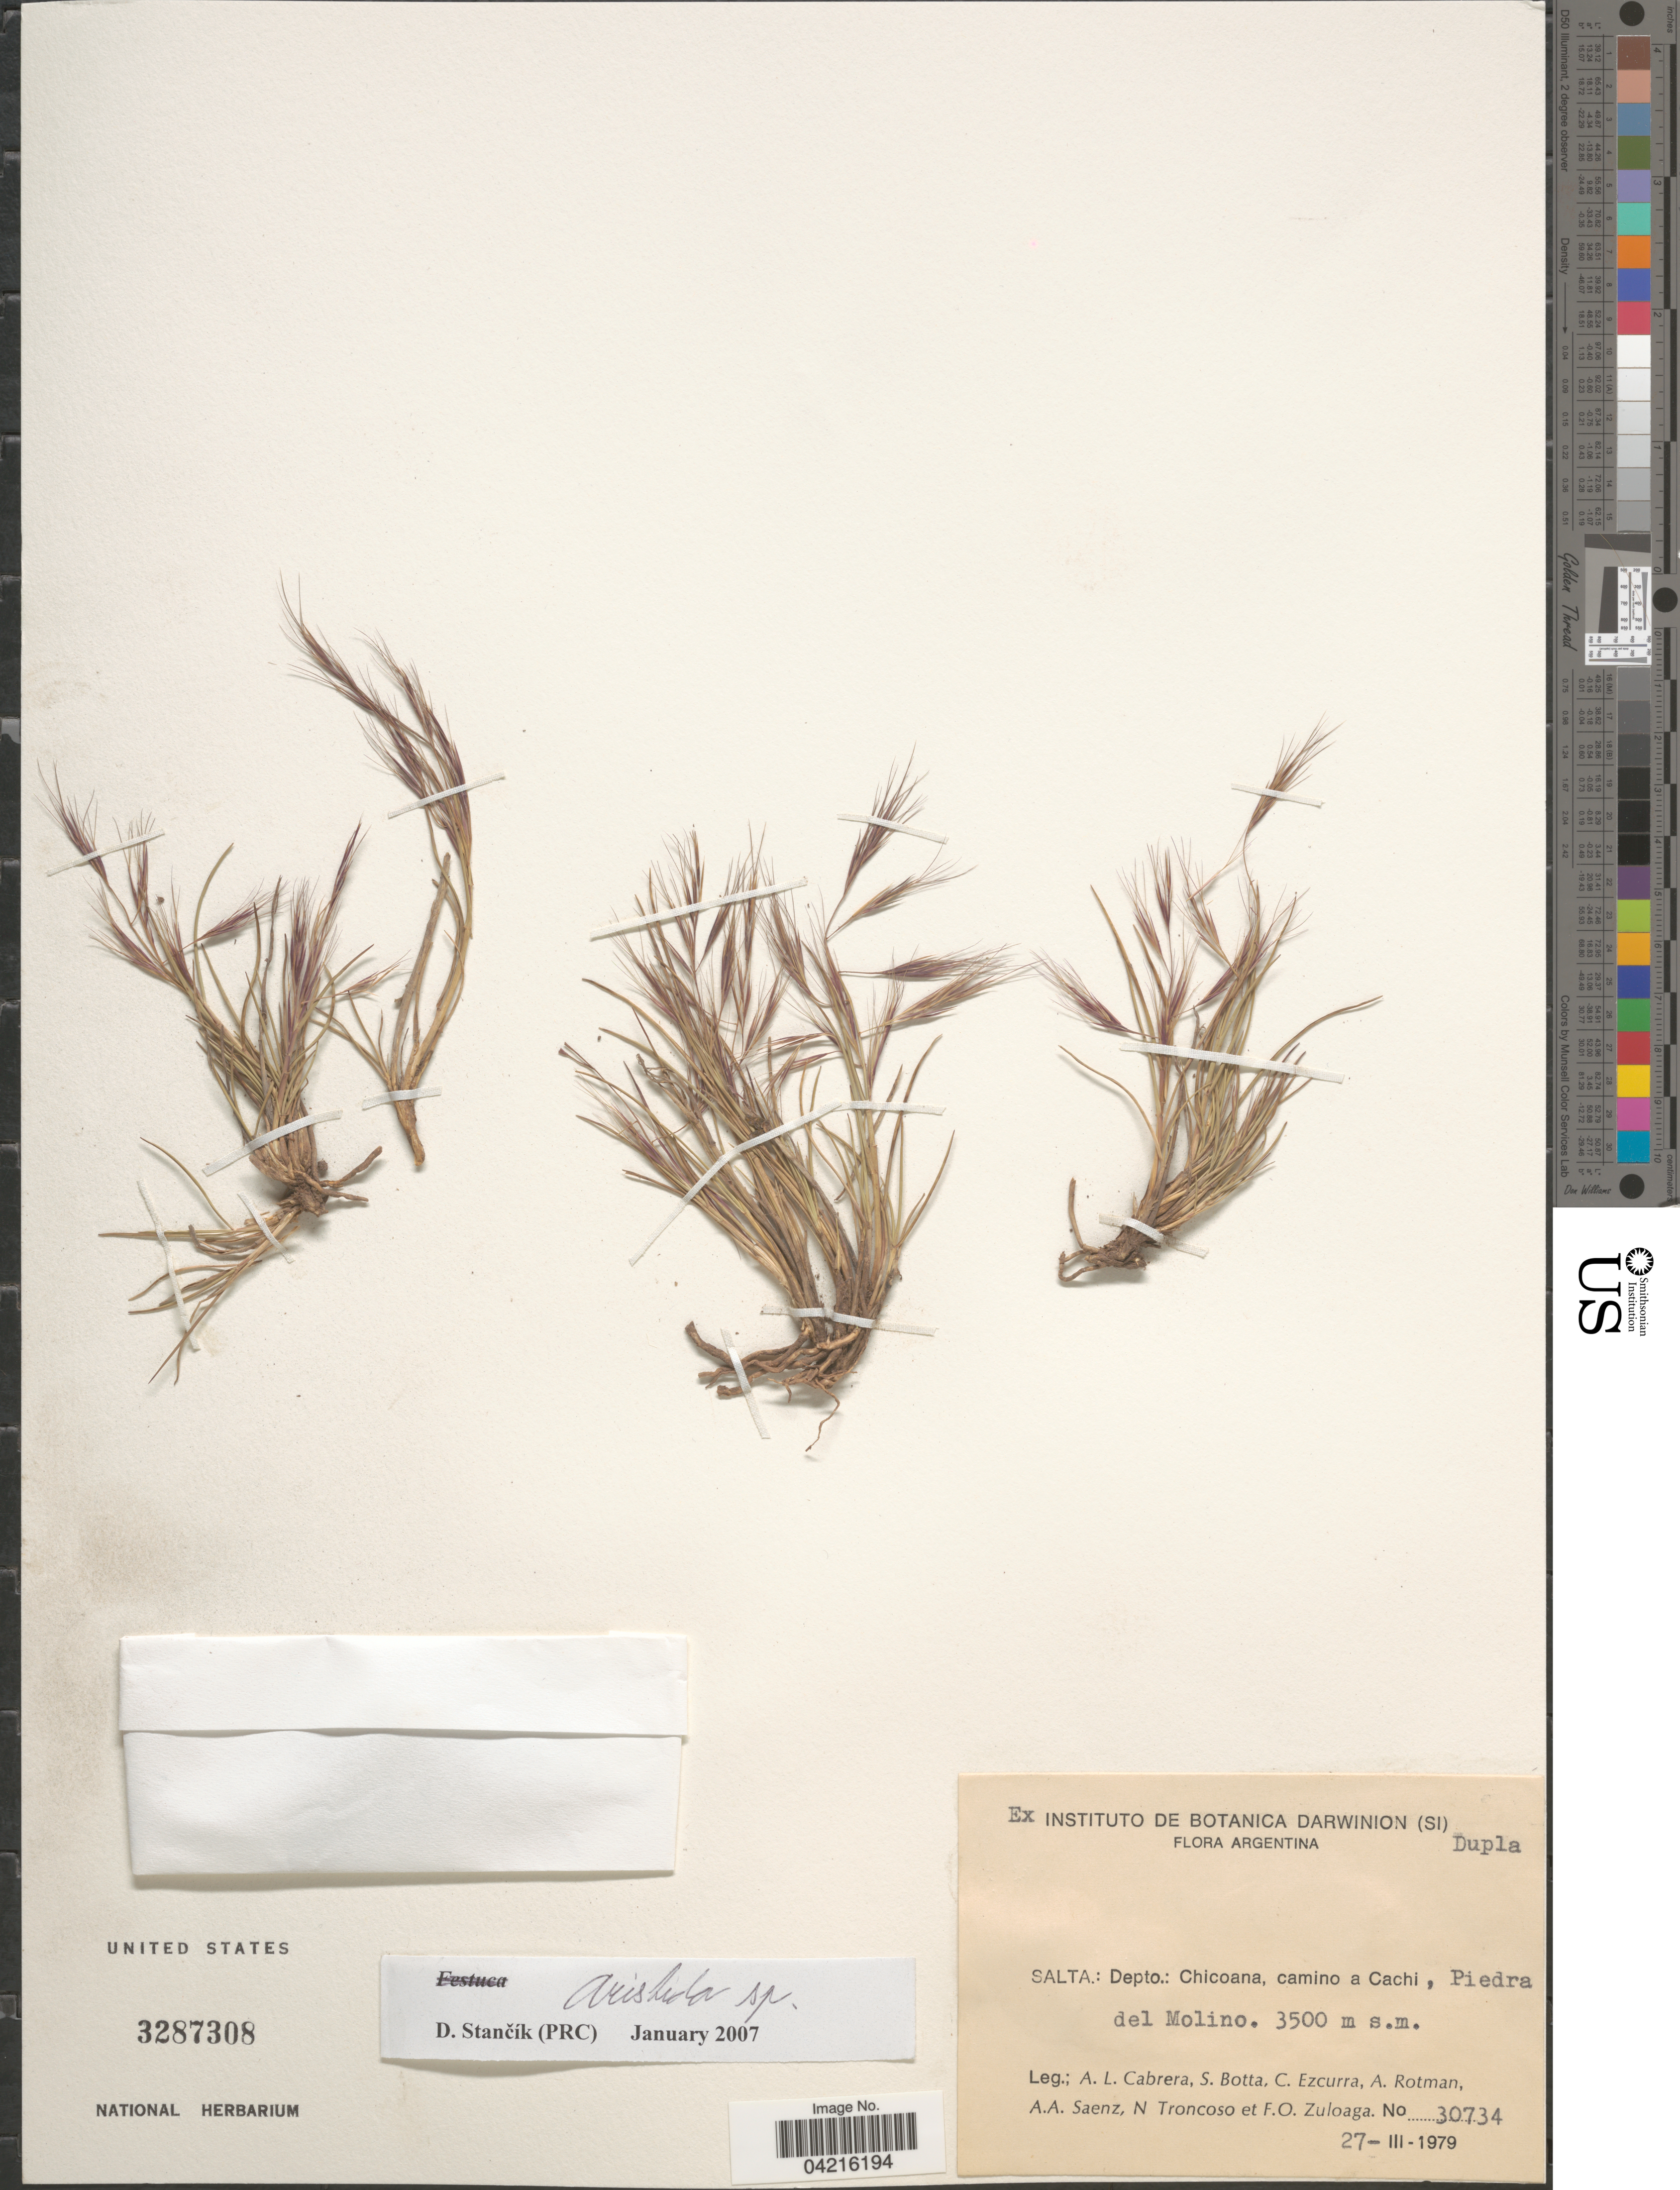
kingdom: Plantae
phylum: Tracheophyta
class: Liliopsida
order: Poales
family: Poaceae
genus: Aristida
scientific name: Aristida sp.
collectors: A. L. Cabrera, S. Botta, C. Ezcurra, A. D. Rotman & et al.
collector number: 30734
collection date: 1979-03-27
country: Argentina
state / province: Salta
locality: Depto.: Chicoana, camino a Cachi, Piedra del Molino.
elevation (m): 3500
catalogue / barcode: US 3287308